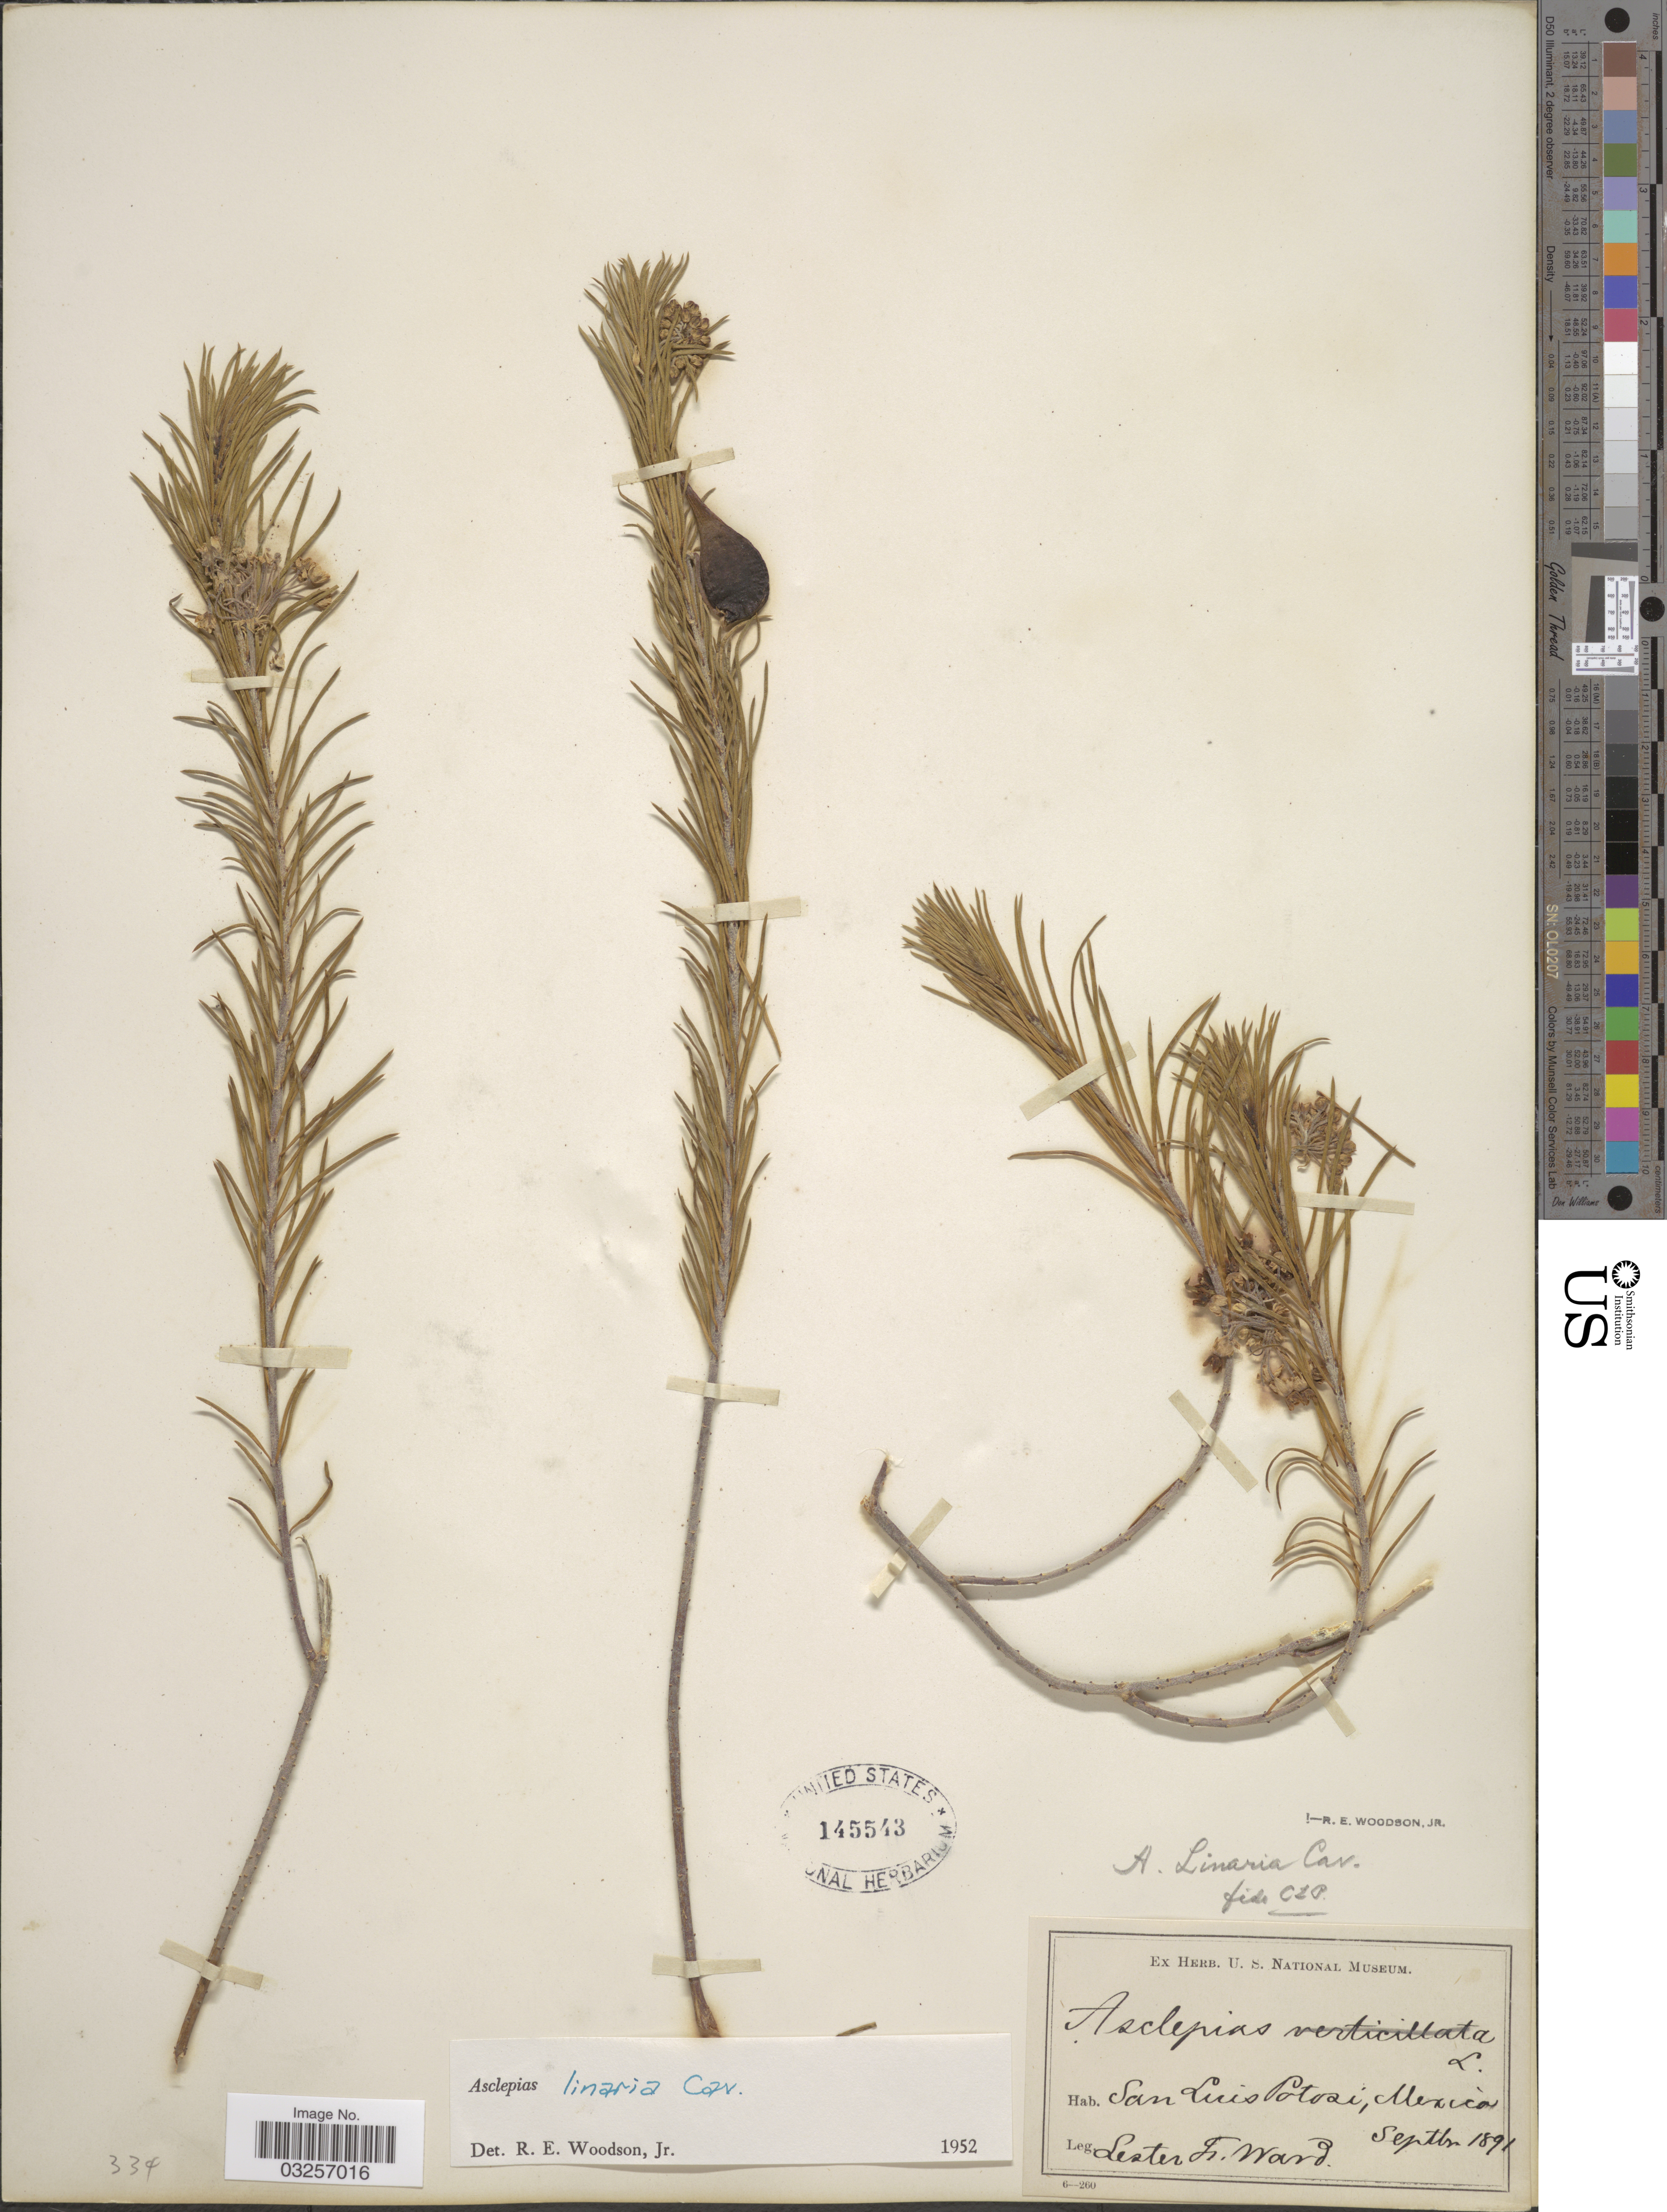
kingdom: Plantae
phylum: Tracheophyta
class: Magnoliopsida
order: Gentianales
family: Apocynaceae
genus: Asclepias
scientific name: Asclepias linaria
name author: Cav.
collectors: L. F. Ward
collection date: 1891-09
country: Mexico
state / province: San Luis Potosí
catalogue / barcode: US 145543